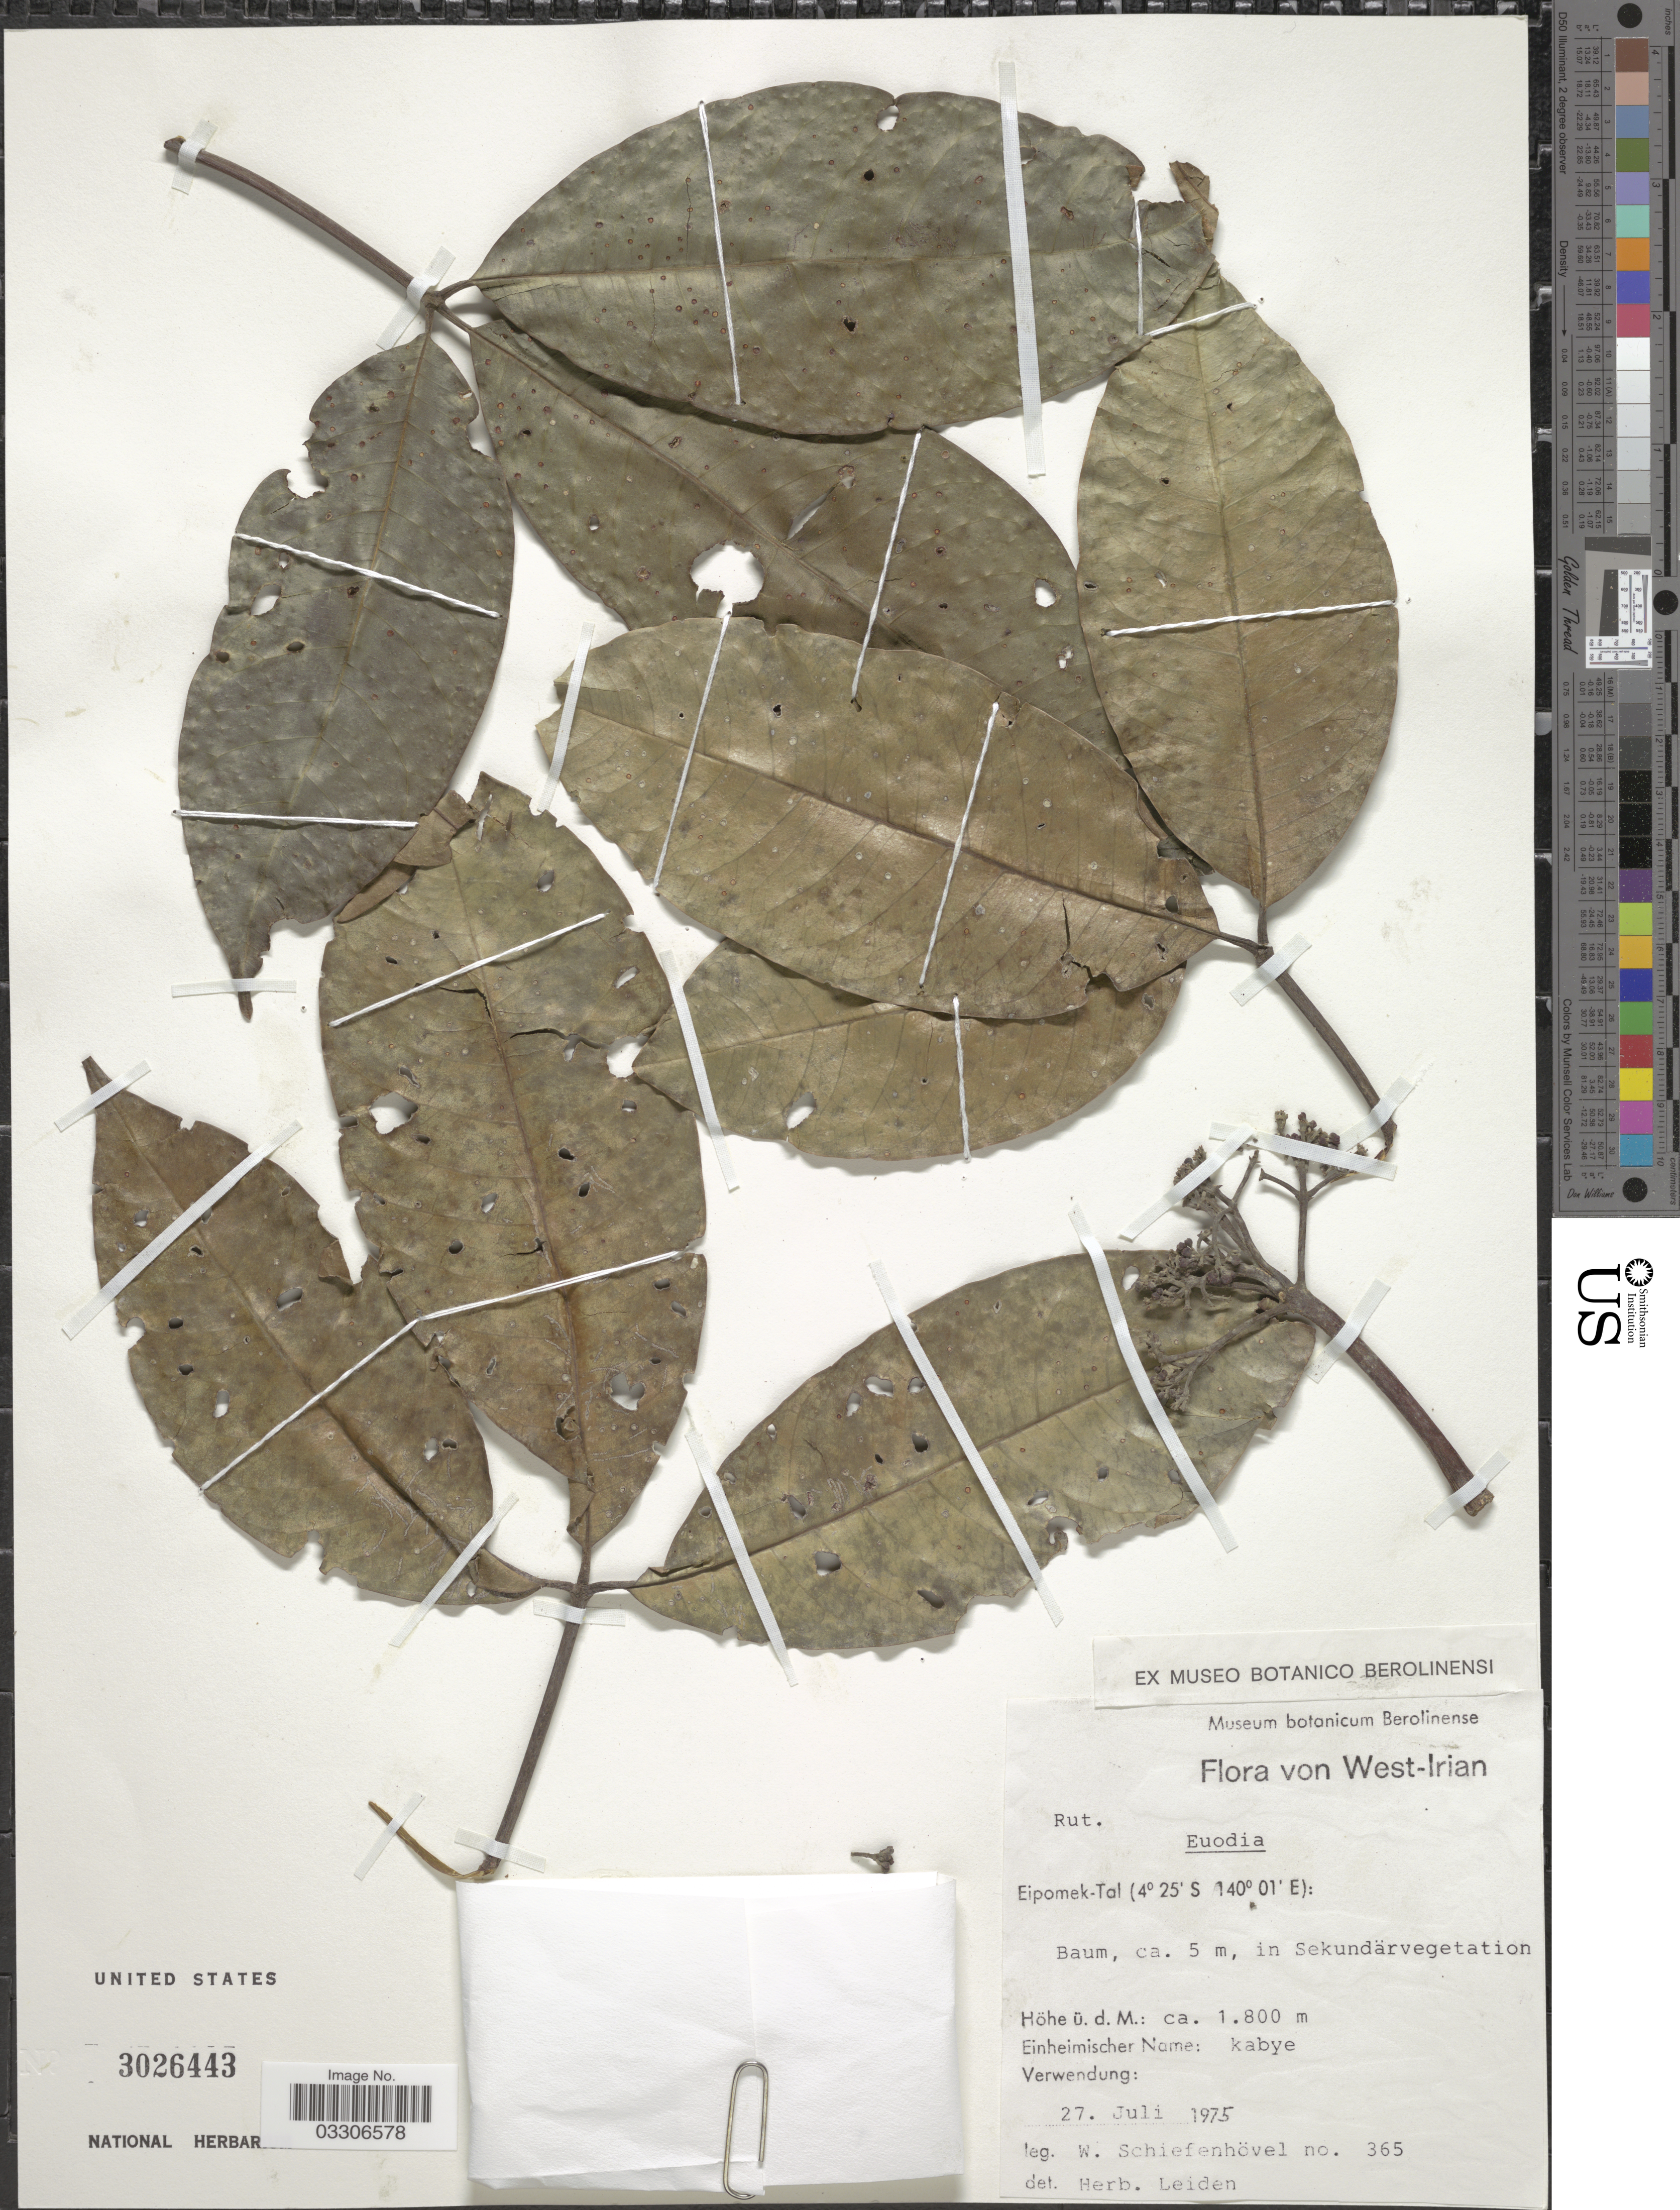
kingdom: Plantae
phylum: Tracheophyta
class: Magnoliopsida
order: Sapindales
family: Rutaceae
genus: Euodia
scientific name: Euodia sp.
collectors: W. Schiefenhövel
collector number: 365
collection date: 1975-07-27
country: Indonesia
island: New Guinea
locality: West-Irian. Baum, ca. 5 m, in Sekundärvegetation.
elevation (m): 1800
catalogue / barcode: US 3026443